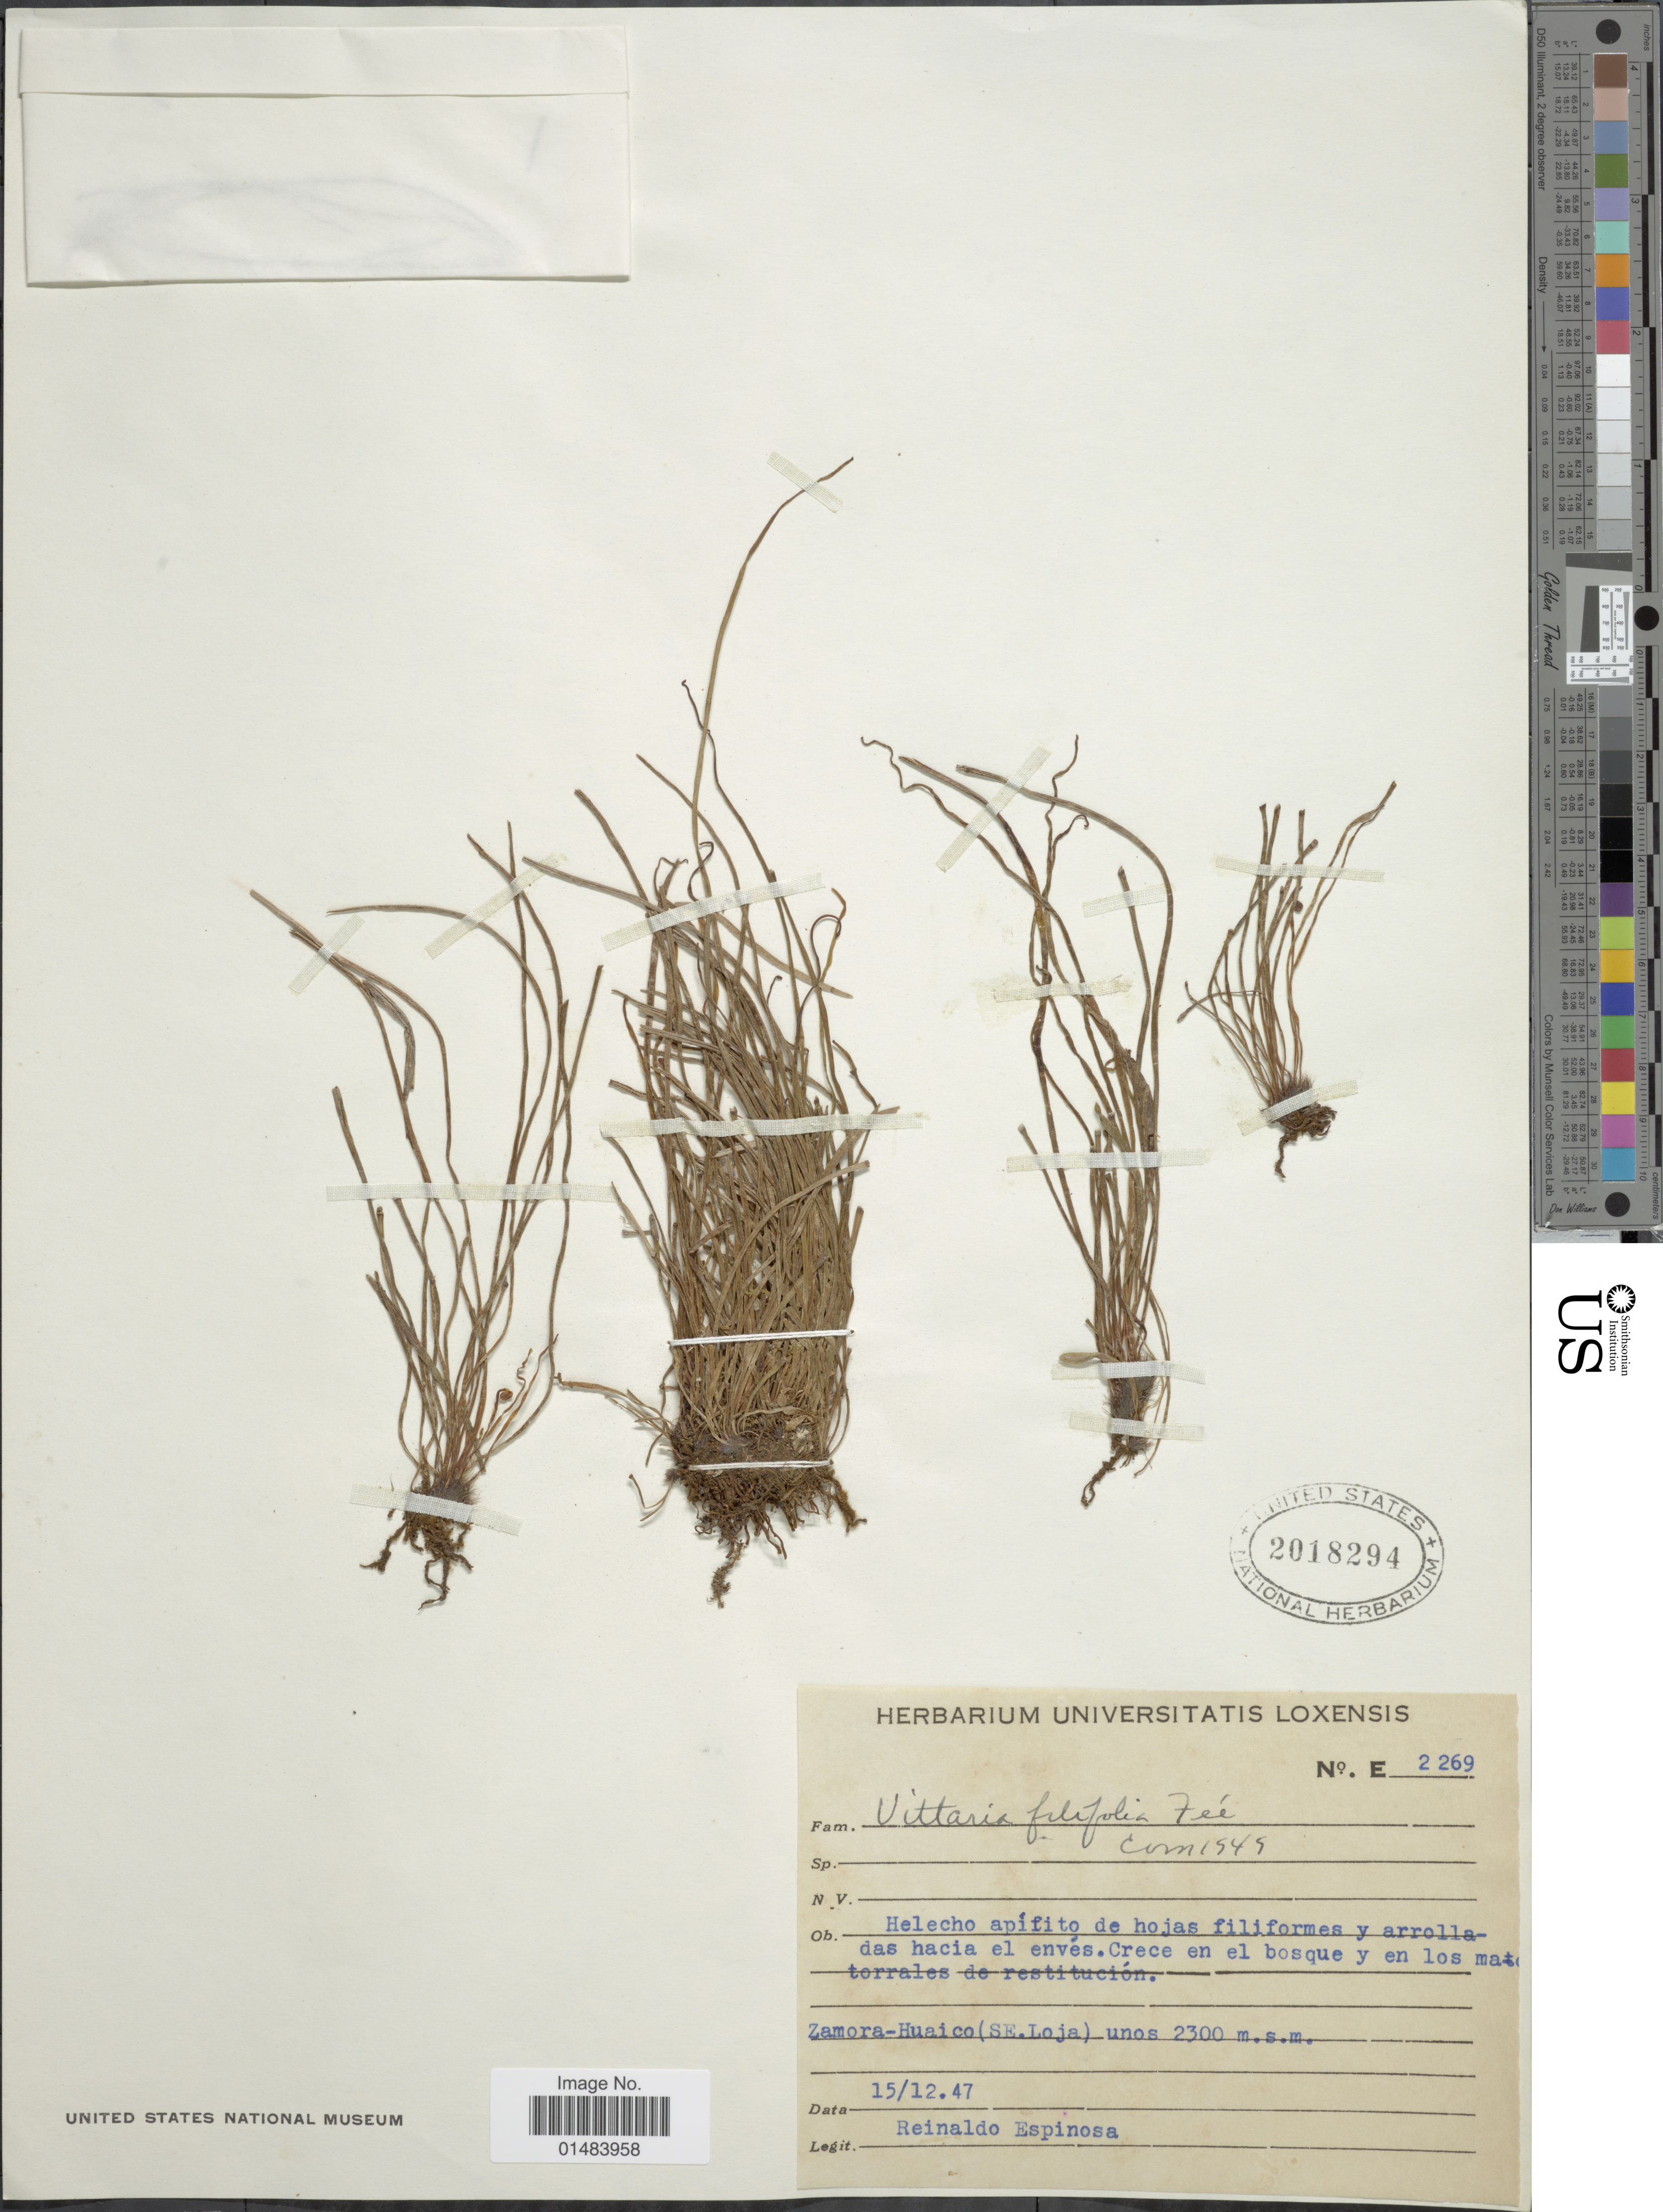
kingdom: Plantae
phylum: Tracheophyta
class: Polypodiopsida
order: Polypodiales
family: Pteridaceae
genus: Vittaria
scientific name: Vittaria graminifolia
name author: Kaulf.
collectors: R. Espinosa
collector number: E2269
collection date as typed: Transcribed d/m/y: 15/12/47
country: Ecuador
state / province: Loja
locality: Zamora-Huaico (SE, Loja).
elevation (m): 2300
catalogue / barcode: US 2018294